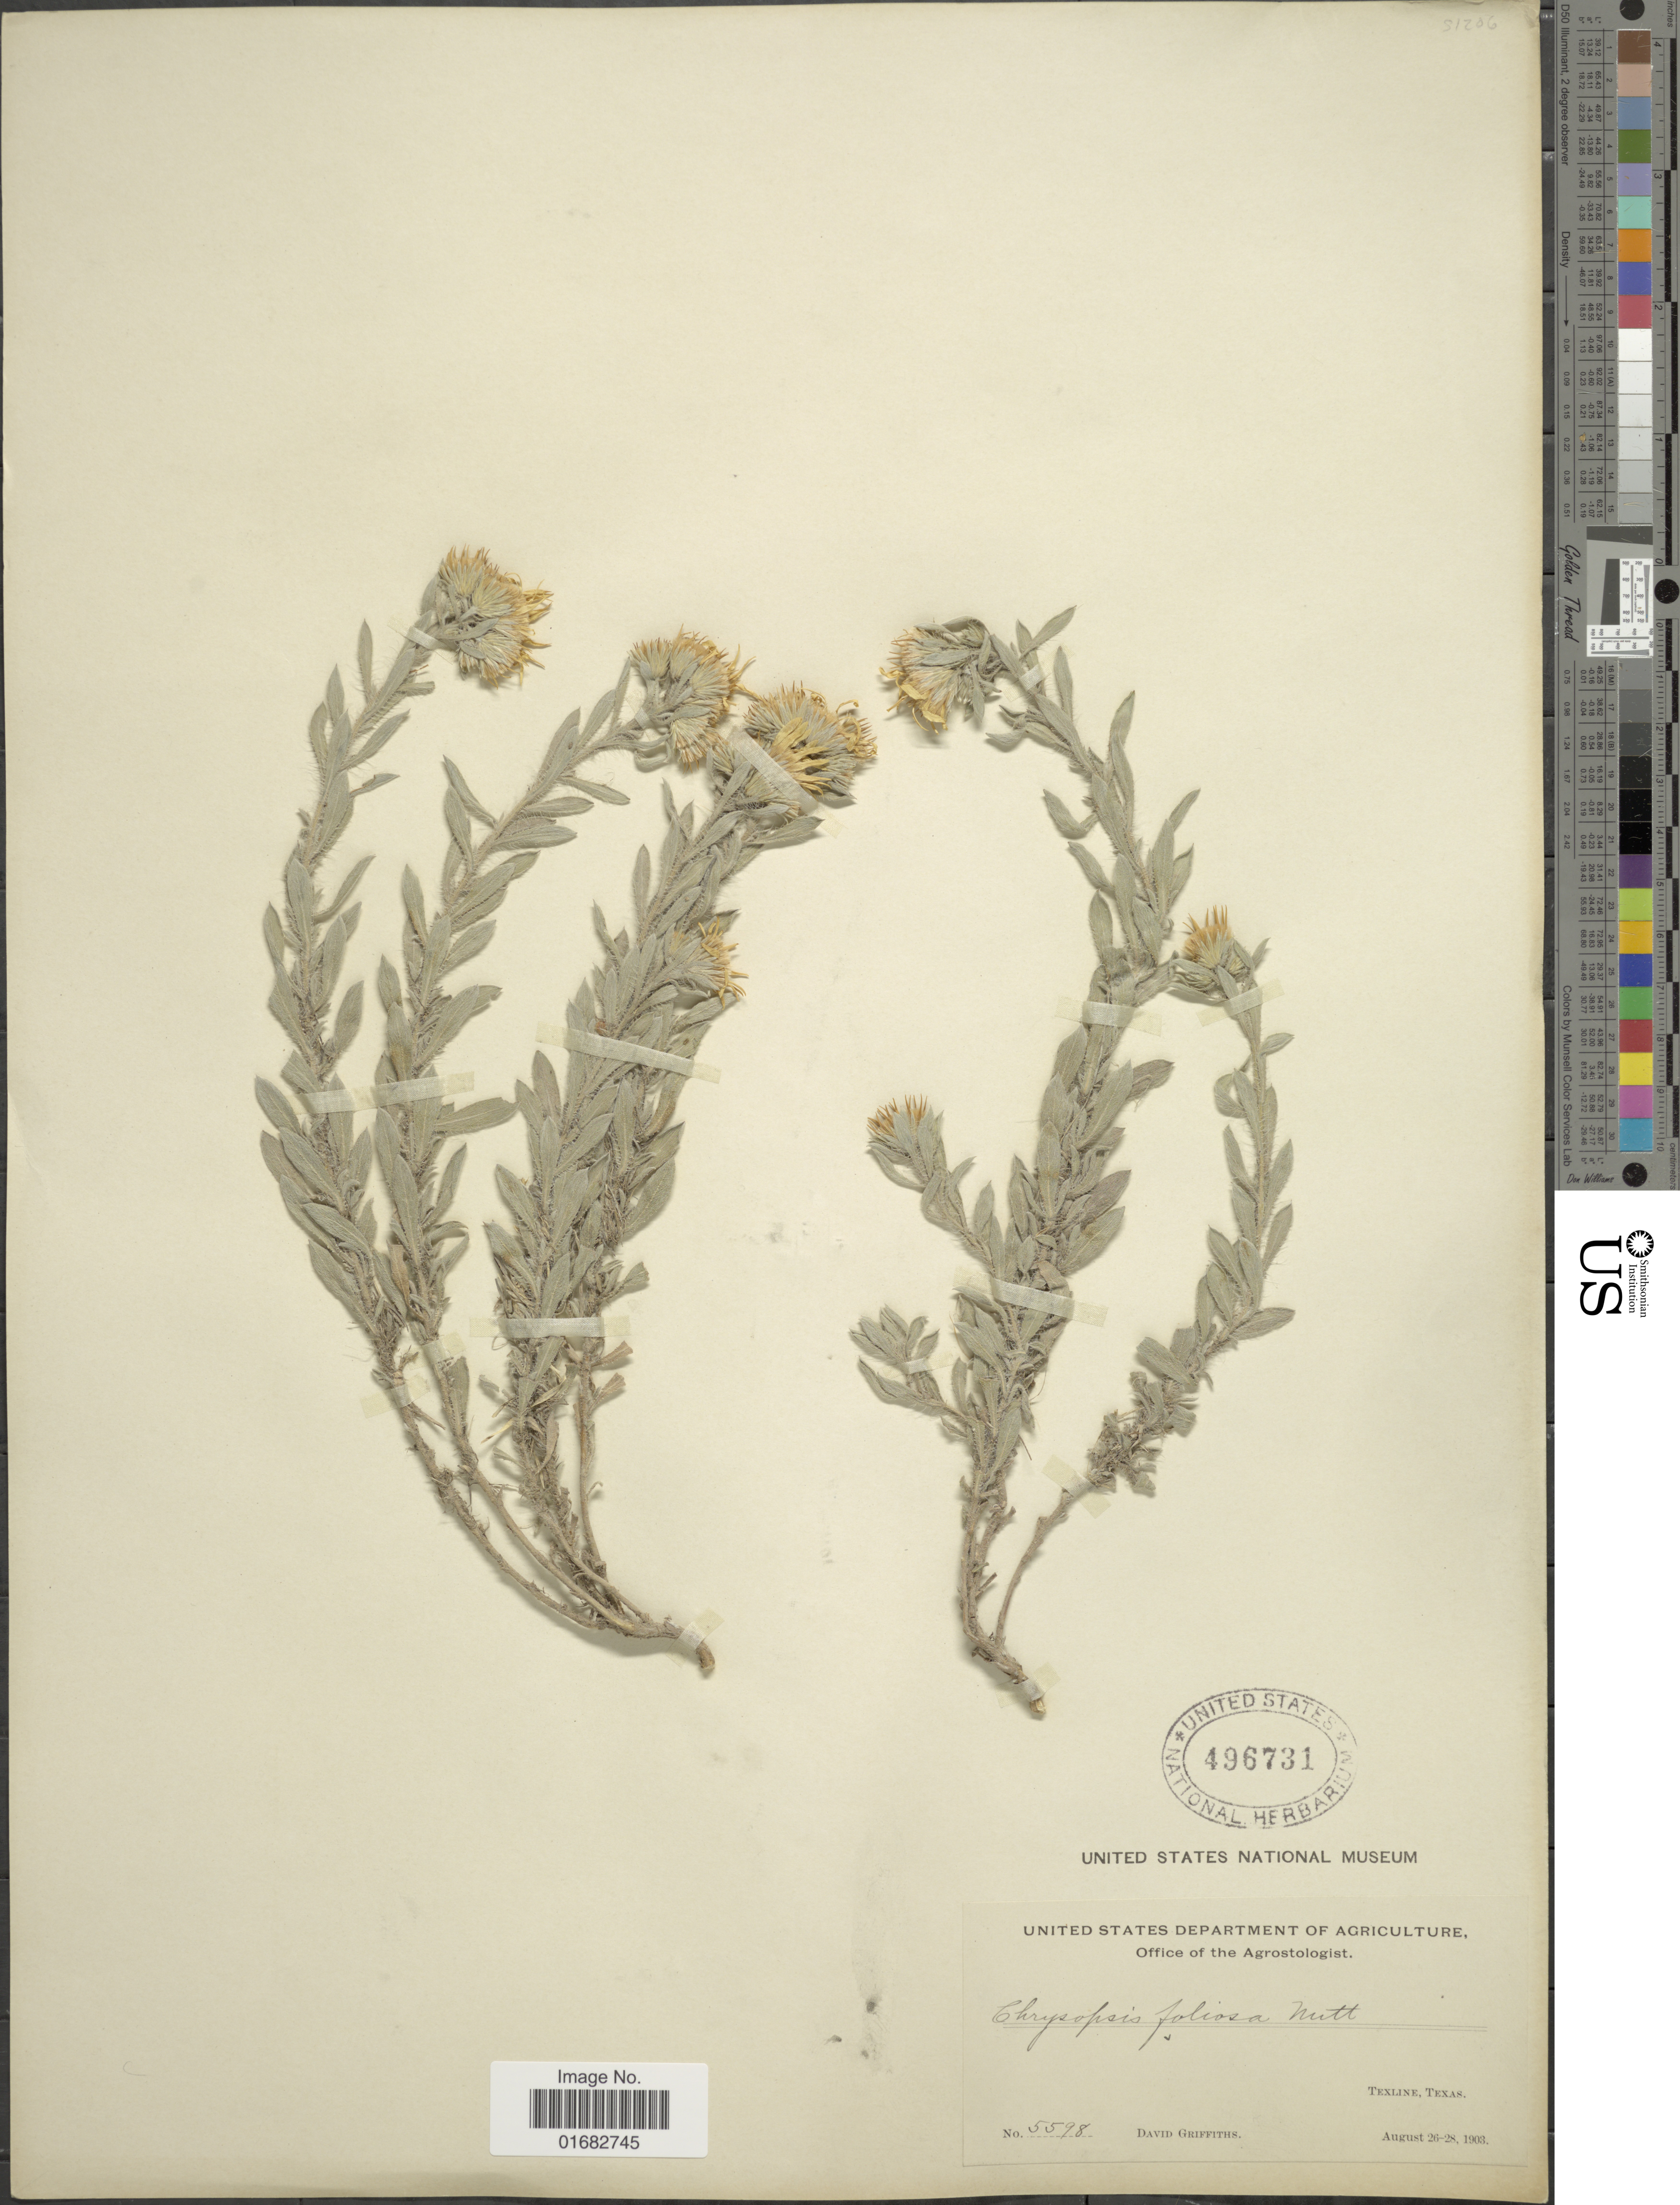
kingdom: Plantae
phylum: Tracheophyta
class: Magnoliopsida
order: Asterales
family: Asteraceae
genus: Heterotheca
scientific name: Heterotheca villosa var. foliosa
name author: (Nutt.) V.L. Harms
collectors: D. Griffiths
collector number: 5598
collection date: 1903-08-26/1903-08-28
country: United States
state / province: Texas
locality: Texline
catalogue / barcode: US 496731